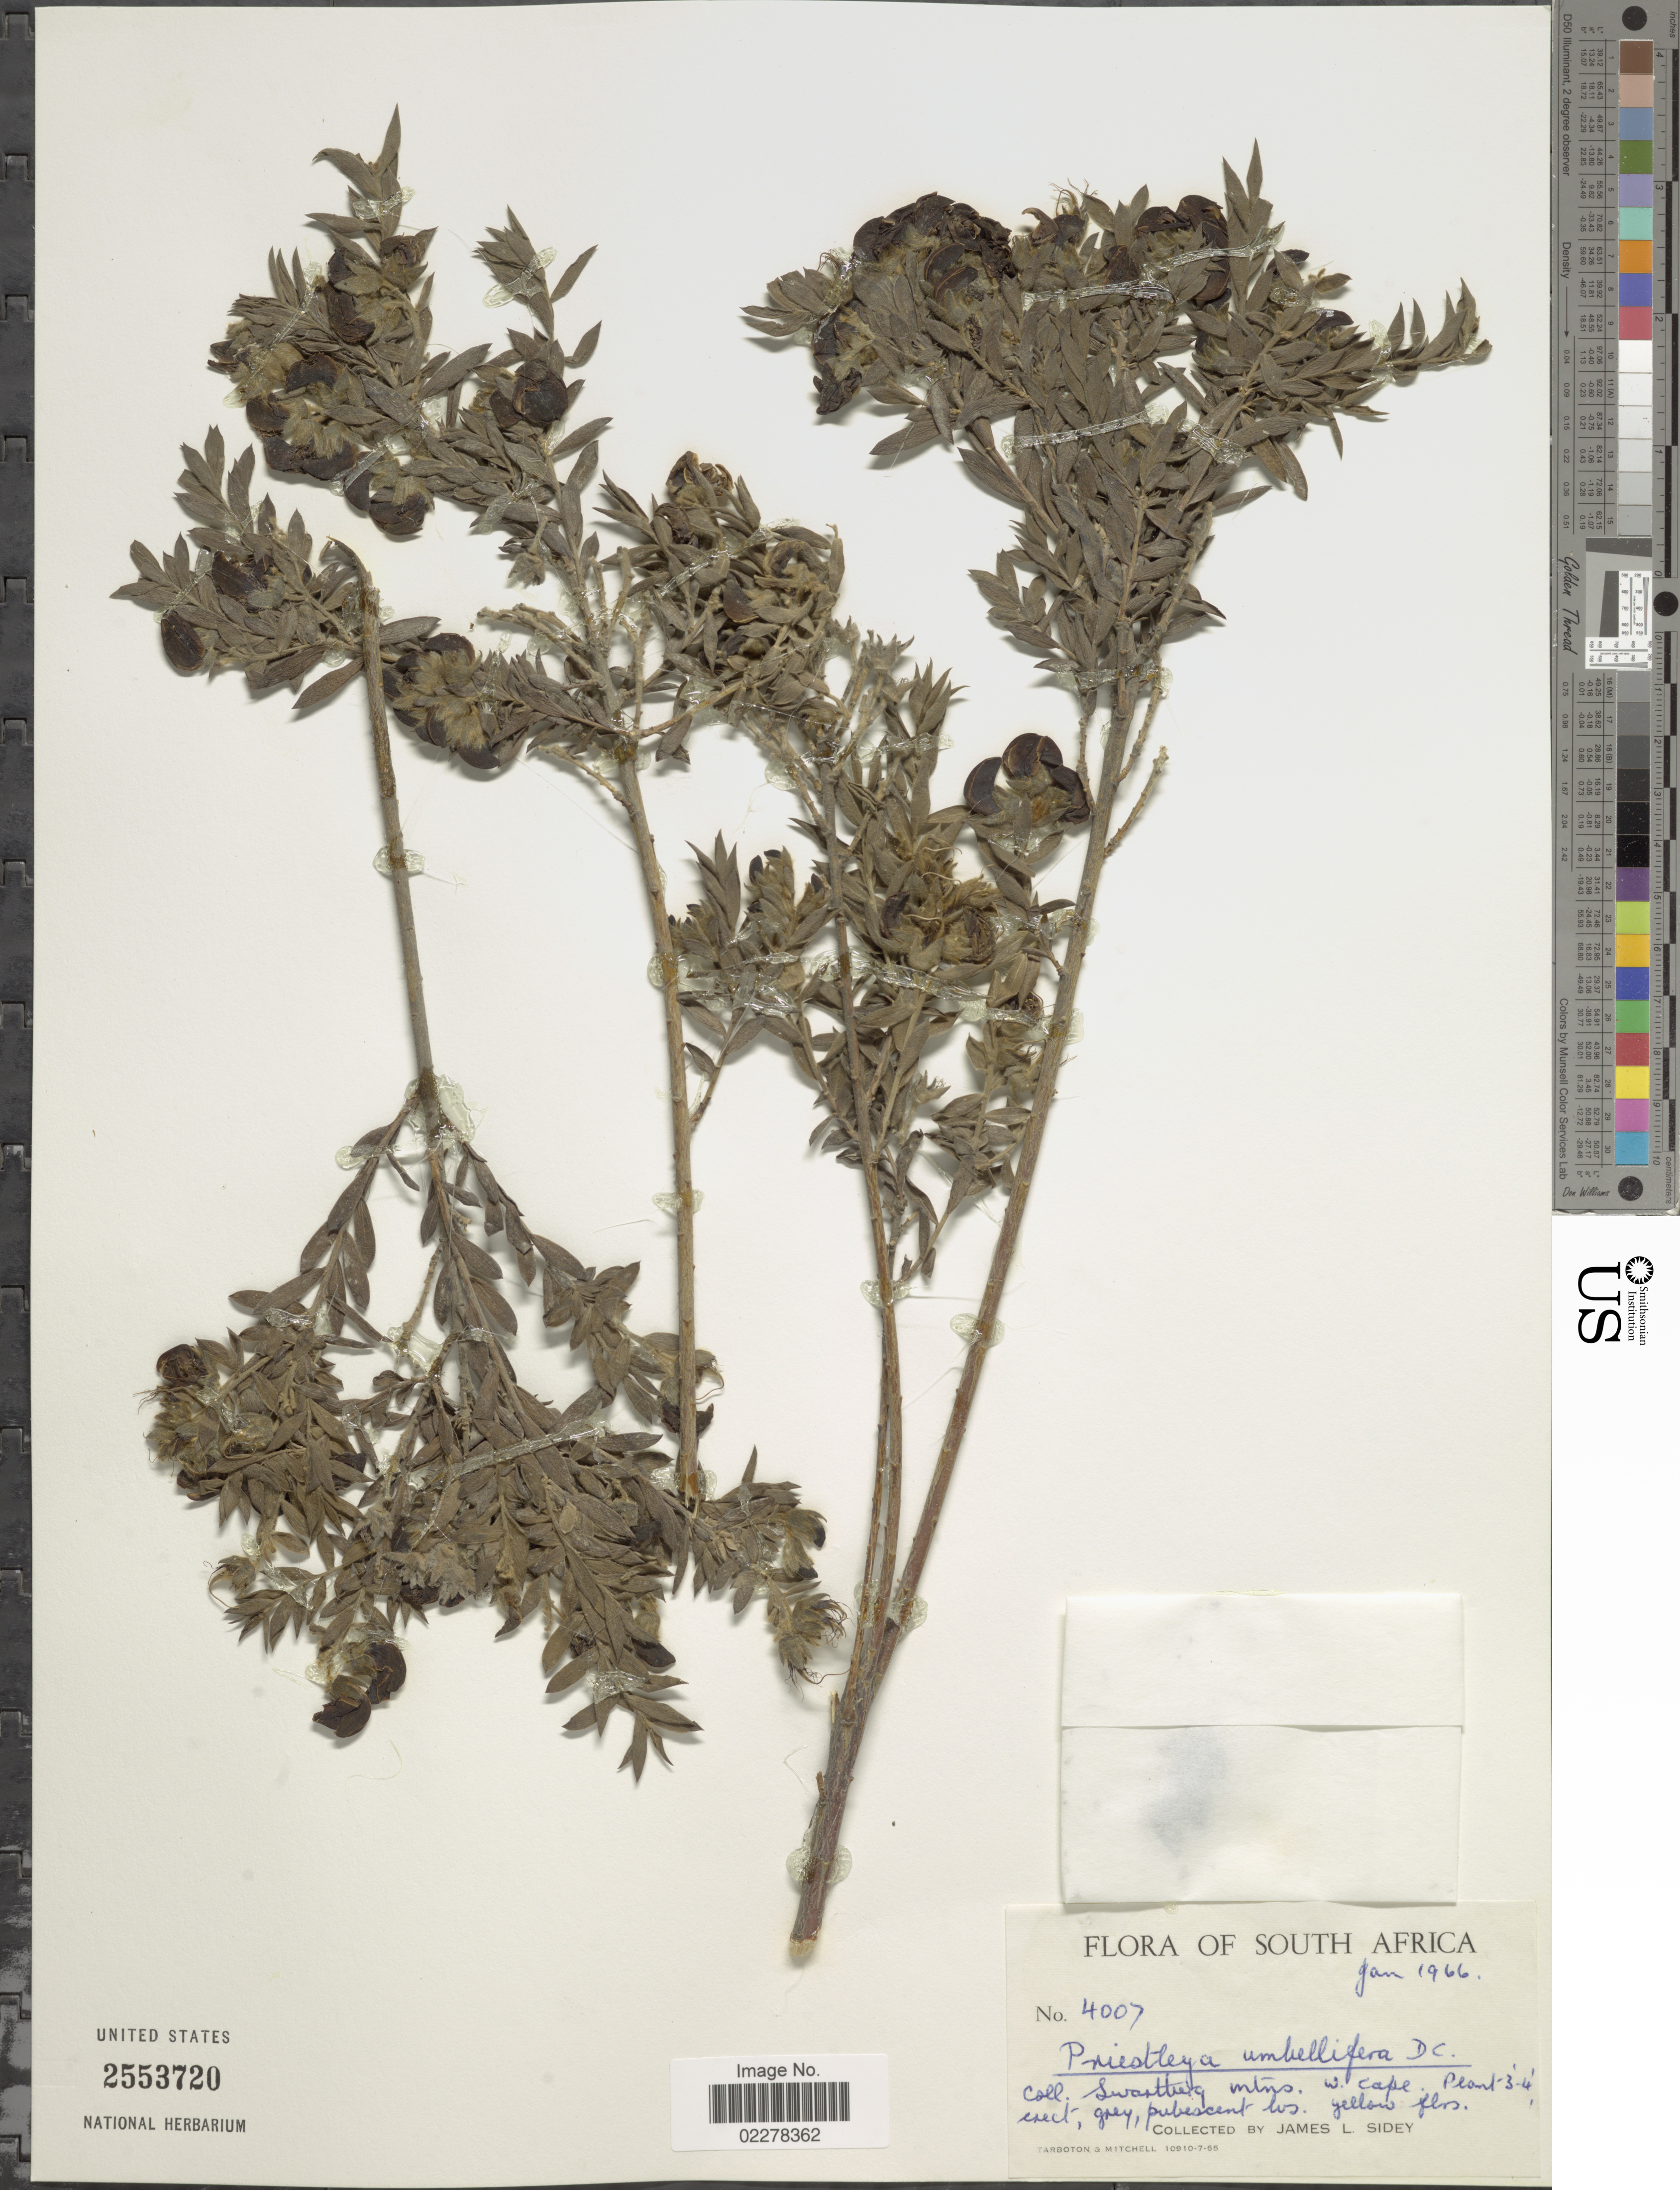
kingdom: Plantae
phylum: Tracheophyta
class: Magnoliopsida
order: Fabales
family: Fabaceae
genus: Liparia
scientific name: Liparia umbellifera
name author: Thunb.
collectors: J. L. Sidey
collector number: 4007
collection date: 1966-01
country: South Africa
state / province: Western Cape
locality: Swartberg mtns. W. Cape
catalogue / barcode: US 2553720